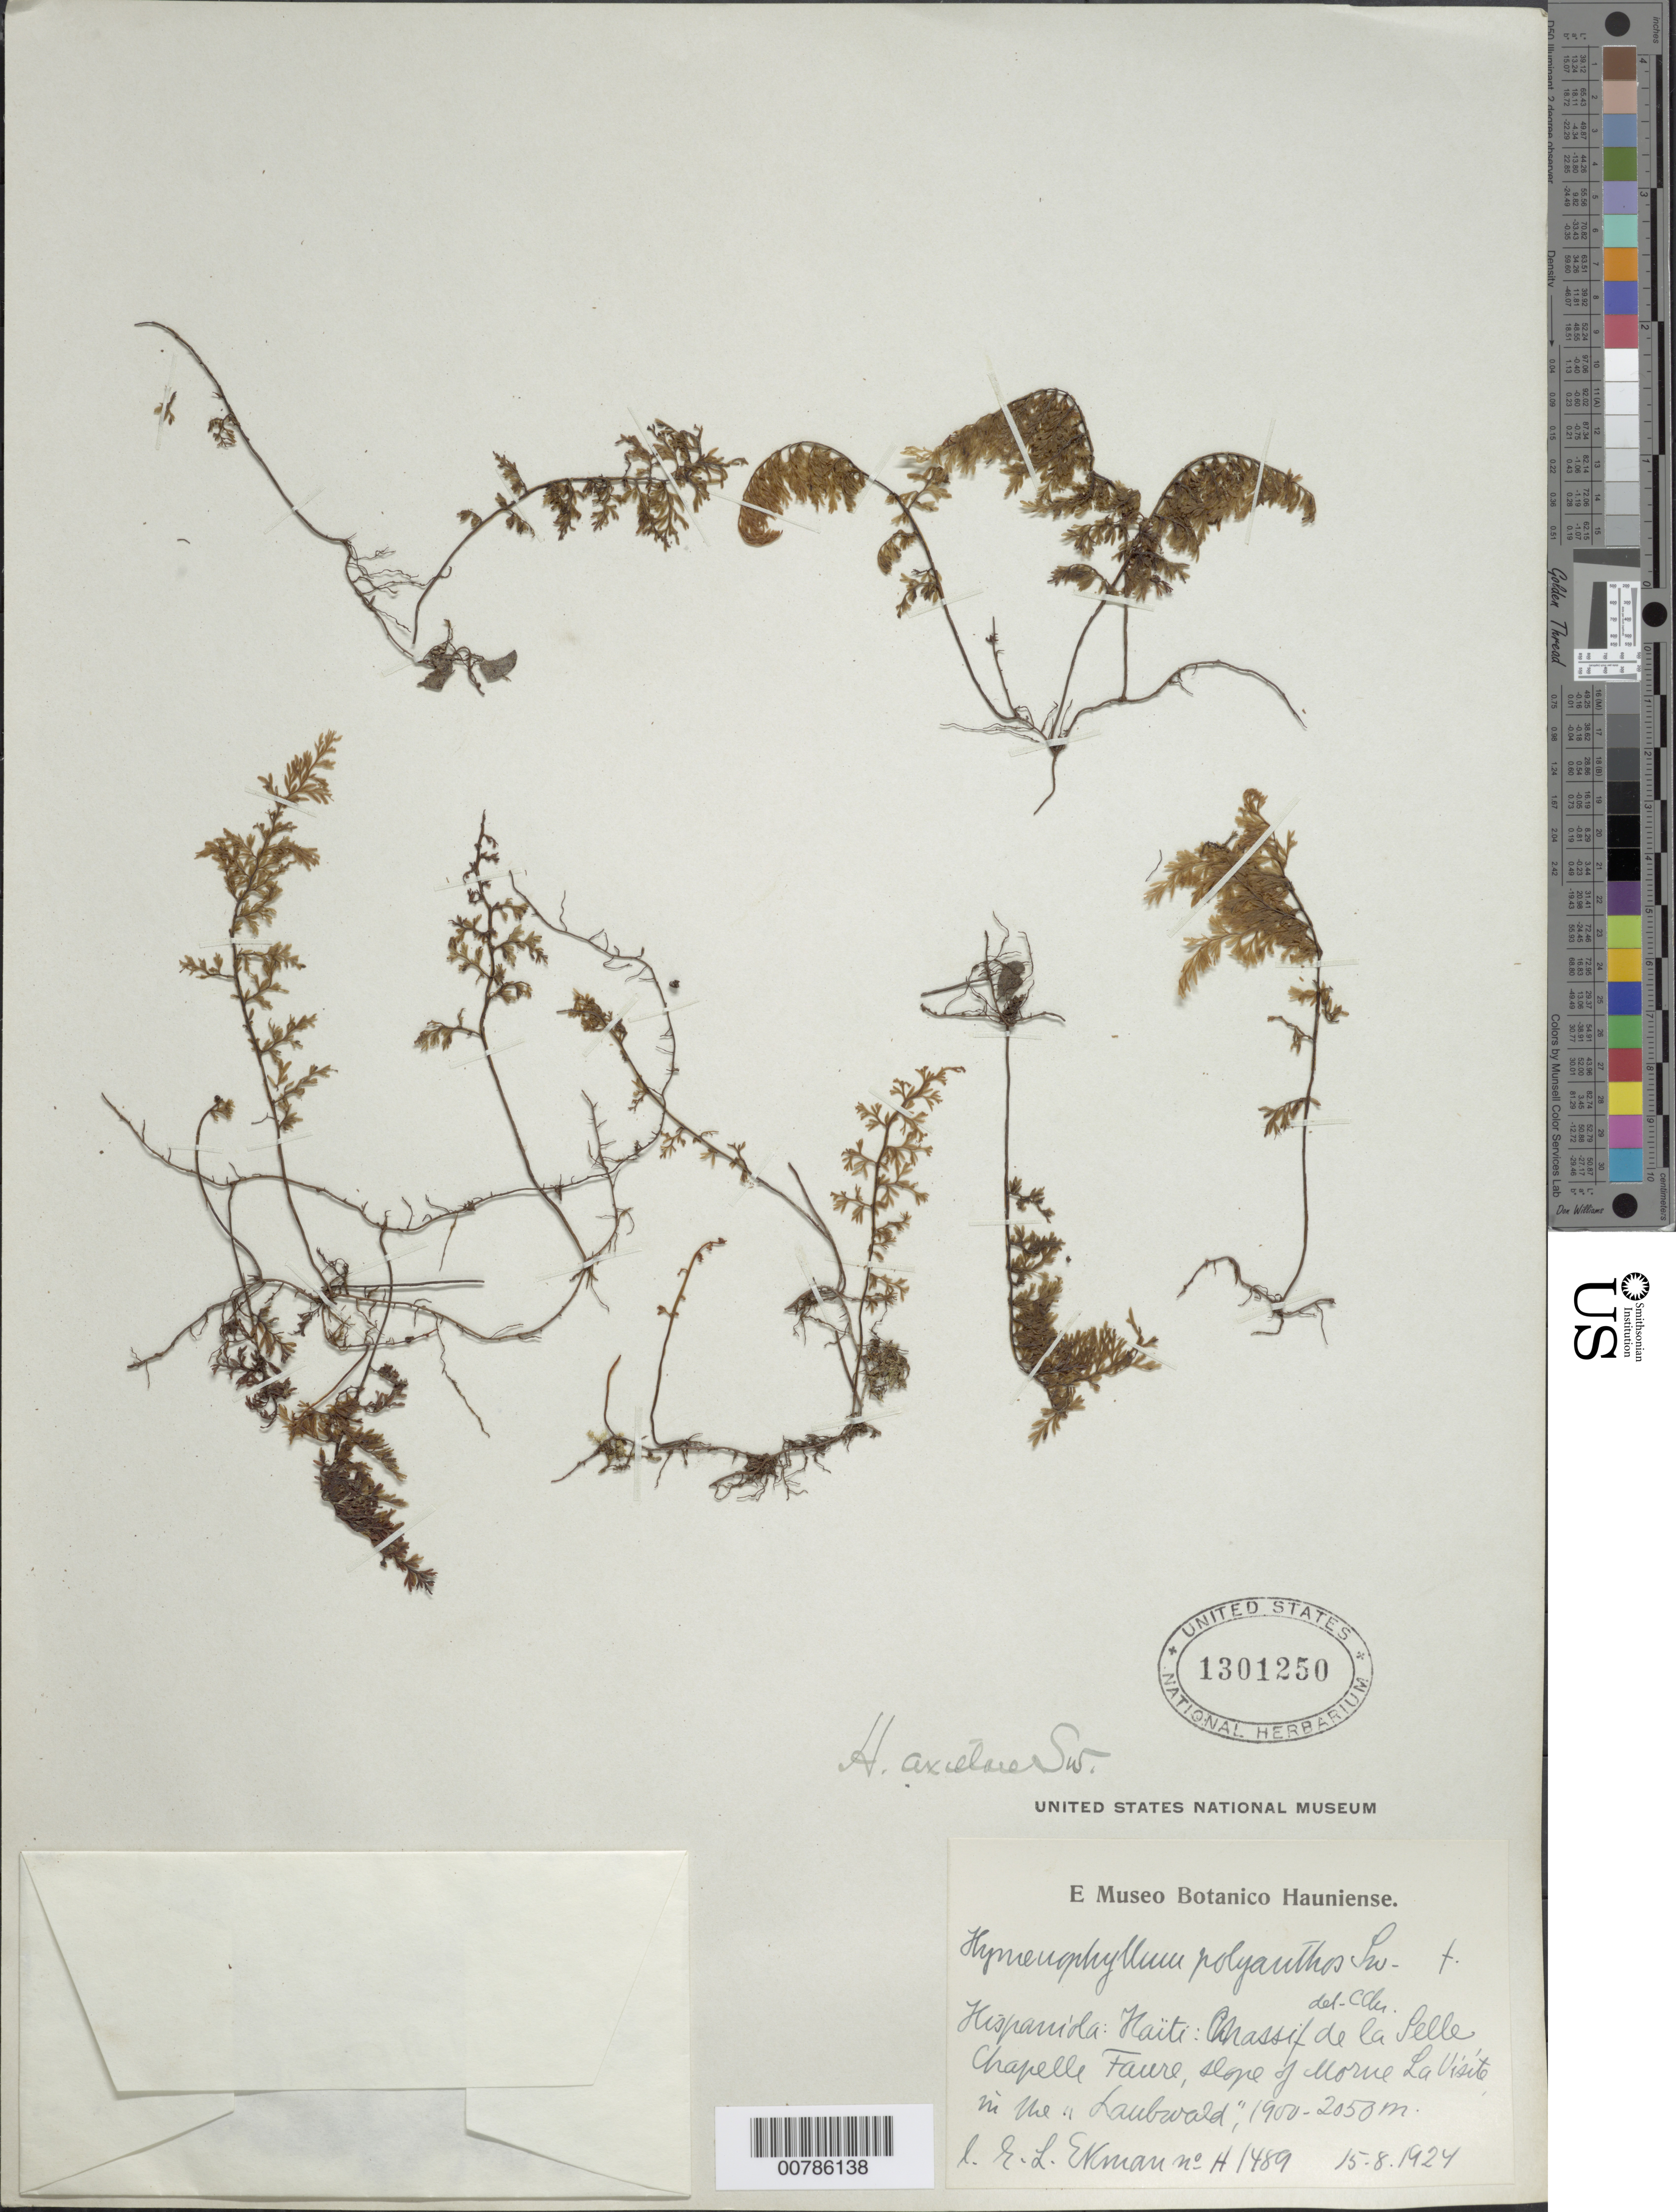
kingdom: Plantae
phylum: Tracheophyta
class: Polypodiopsida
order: Hymenophyllales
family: Hymenophyllaceae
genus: Hymenophyllum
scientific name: Hymenophyllum axillare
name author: Sw.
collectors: E. L. Ekman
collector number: H 1489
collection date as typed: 15 Aug 1924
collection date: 1924-08-15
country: Haiti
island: Hispaniola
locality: Massif de la Selle, Chapelle Faure, Morne La Visite in the "Laubwald"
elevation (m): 1900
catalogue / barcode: US 1301250